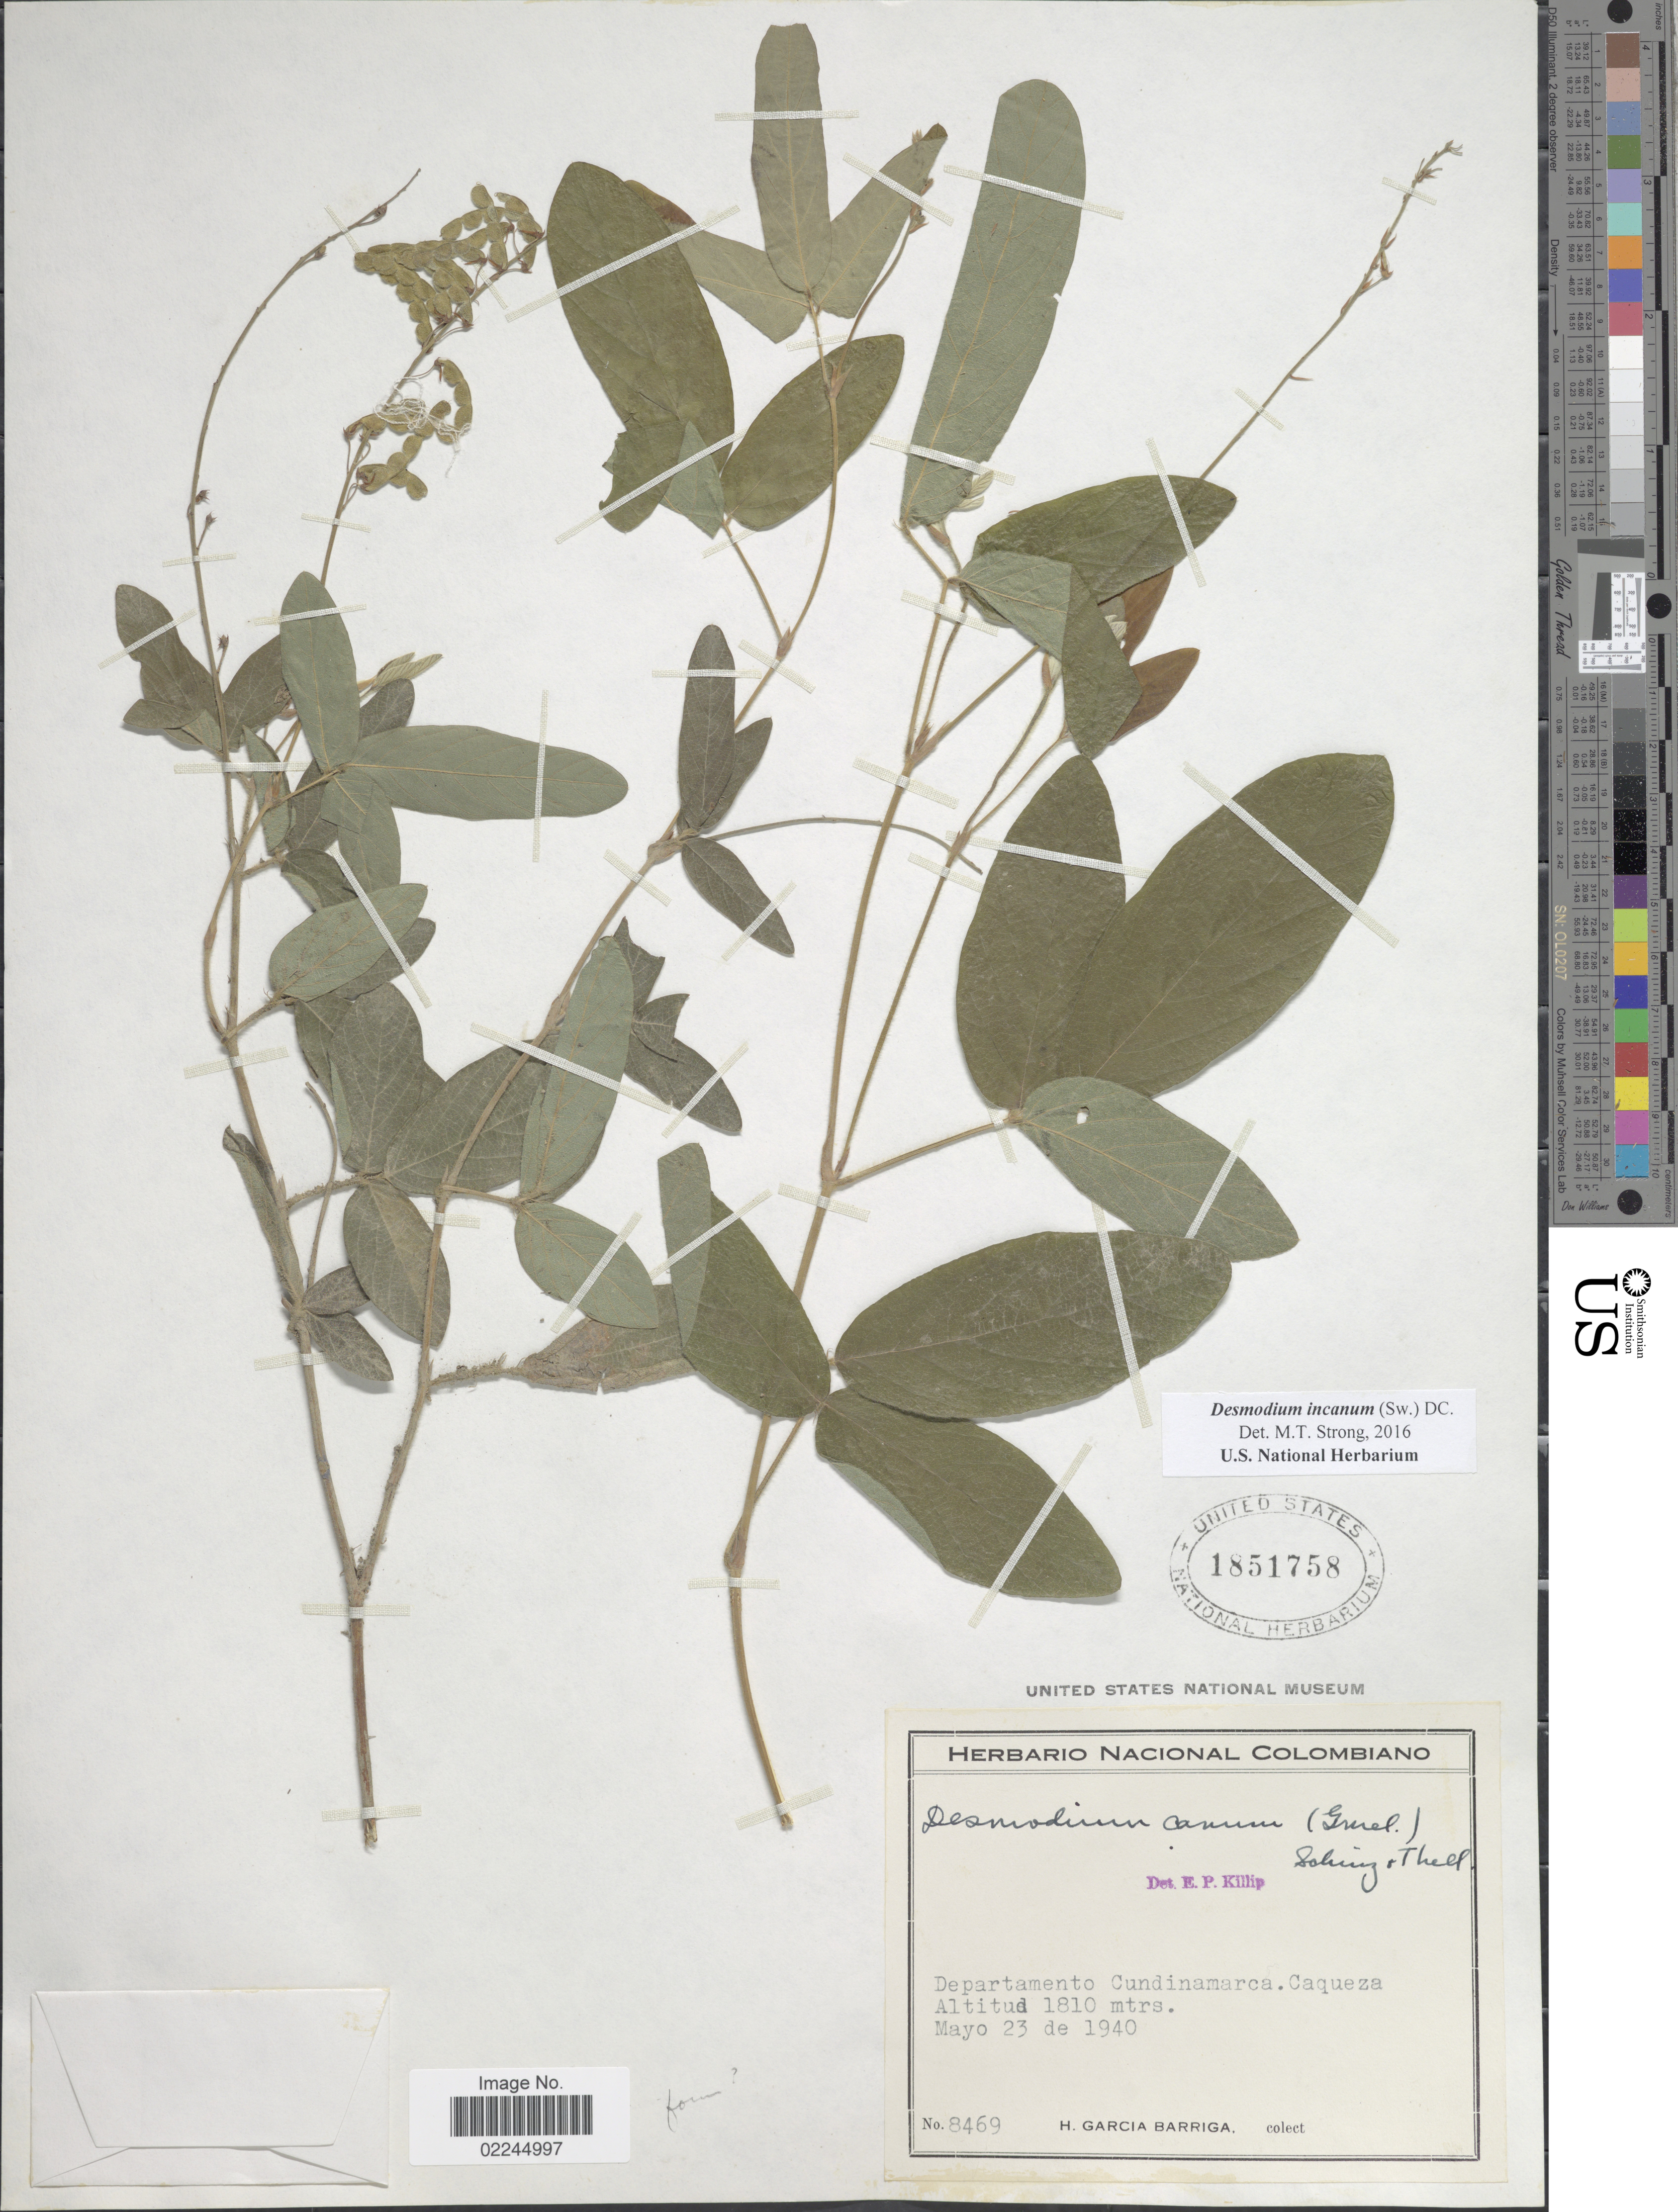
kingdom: Plantae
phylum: Tracheophyta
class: Magnoliopsida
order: Fabales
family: Fabaceae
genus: Desmodium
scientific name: Desmodium incanum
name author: (Sw.) DC.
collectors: H. García Barriga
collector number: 8469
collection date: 1940-05-23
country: Colombia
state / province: Cundinamarca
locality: Caqueza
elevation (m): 1810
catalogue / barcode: US 1851758